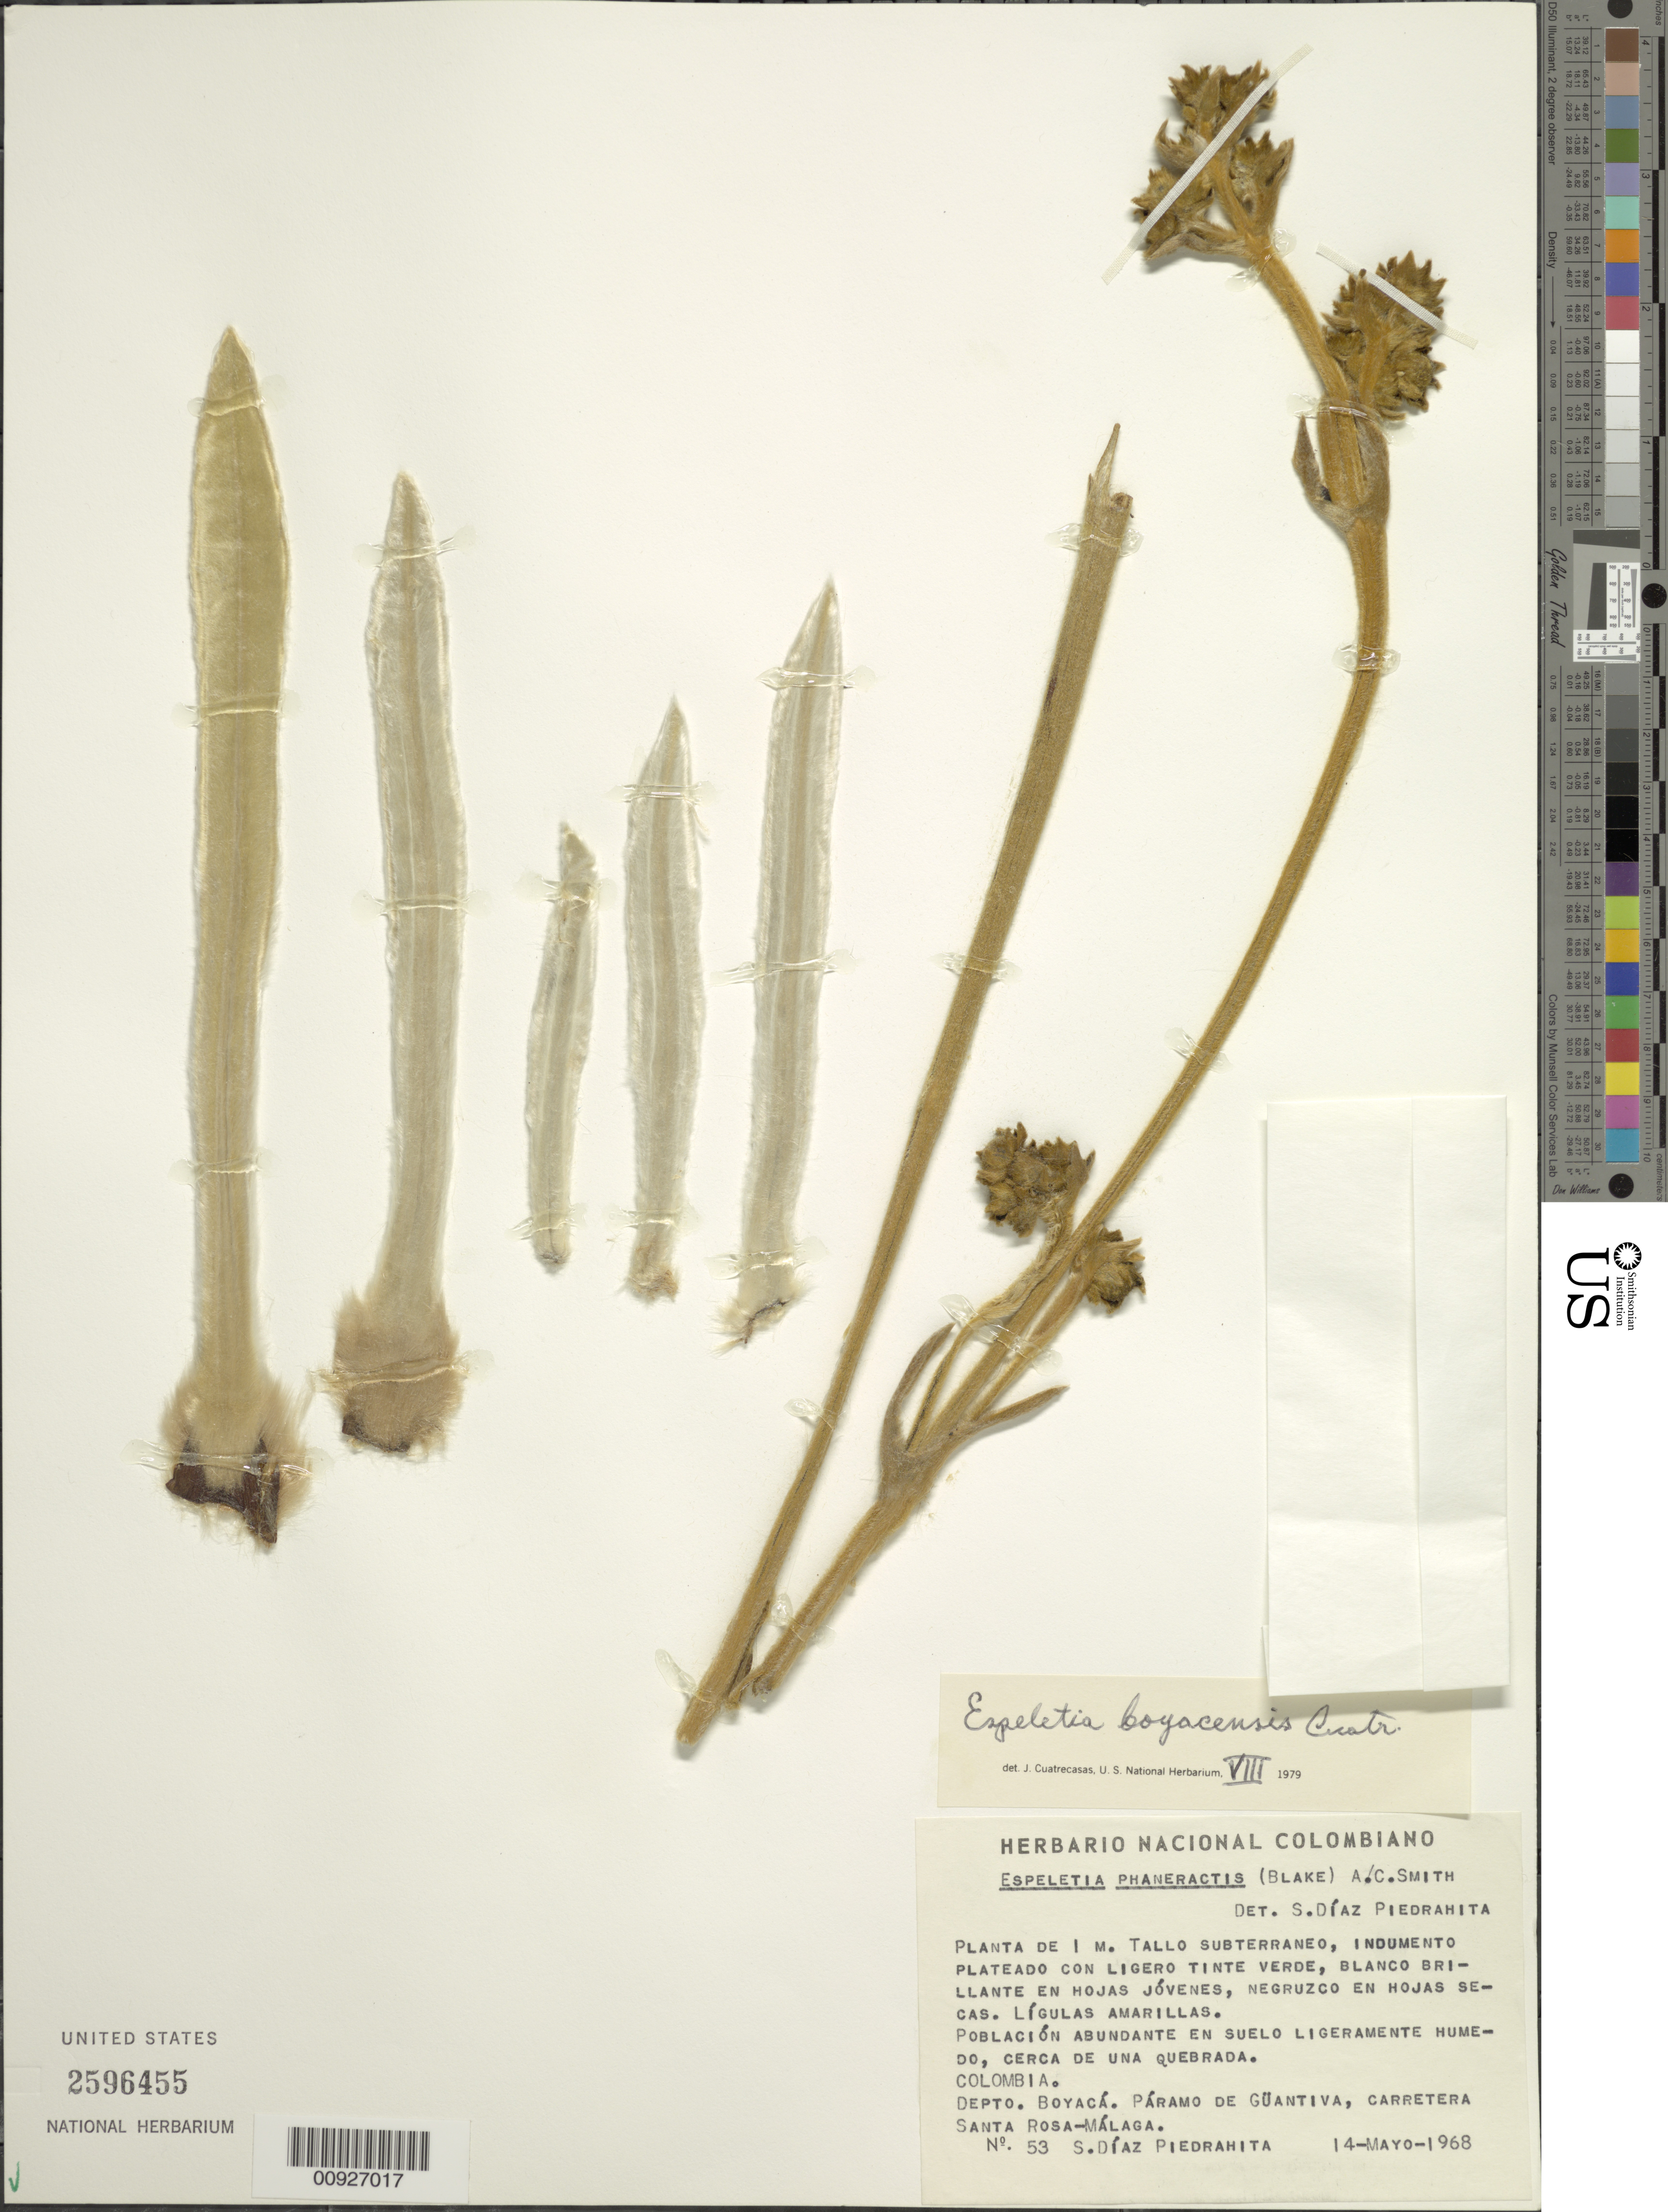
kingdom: Plantae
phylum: Tracheophyta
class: Magnoliopsida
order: Asterales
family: Asteraceae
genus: Espeletia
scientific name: Espeletia boyacensis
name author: Cuatrec.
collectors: S. Díaz Píedrahíta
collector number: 53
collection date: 1968-05-14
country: Colombia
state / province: Boyacá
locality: P. de Guántiva. Páramo de Guantiva, Carretera S. Rosa-Málaga.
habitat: Población abundante en suelo ligeramente húmedo, cerca de una quebrada.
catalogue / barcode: US 2596455